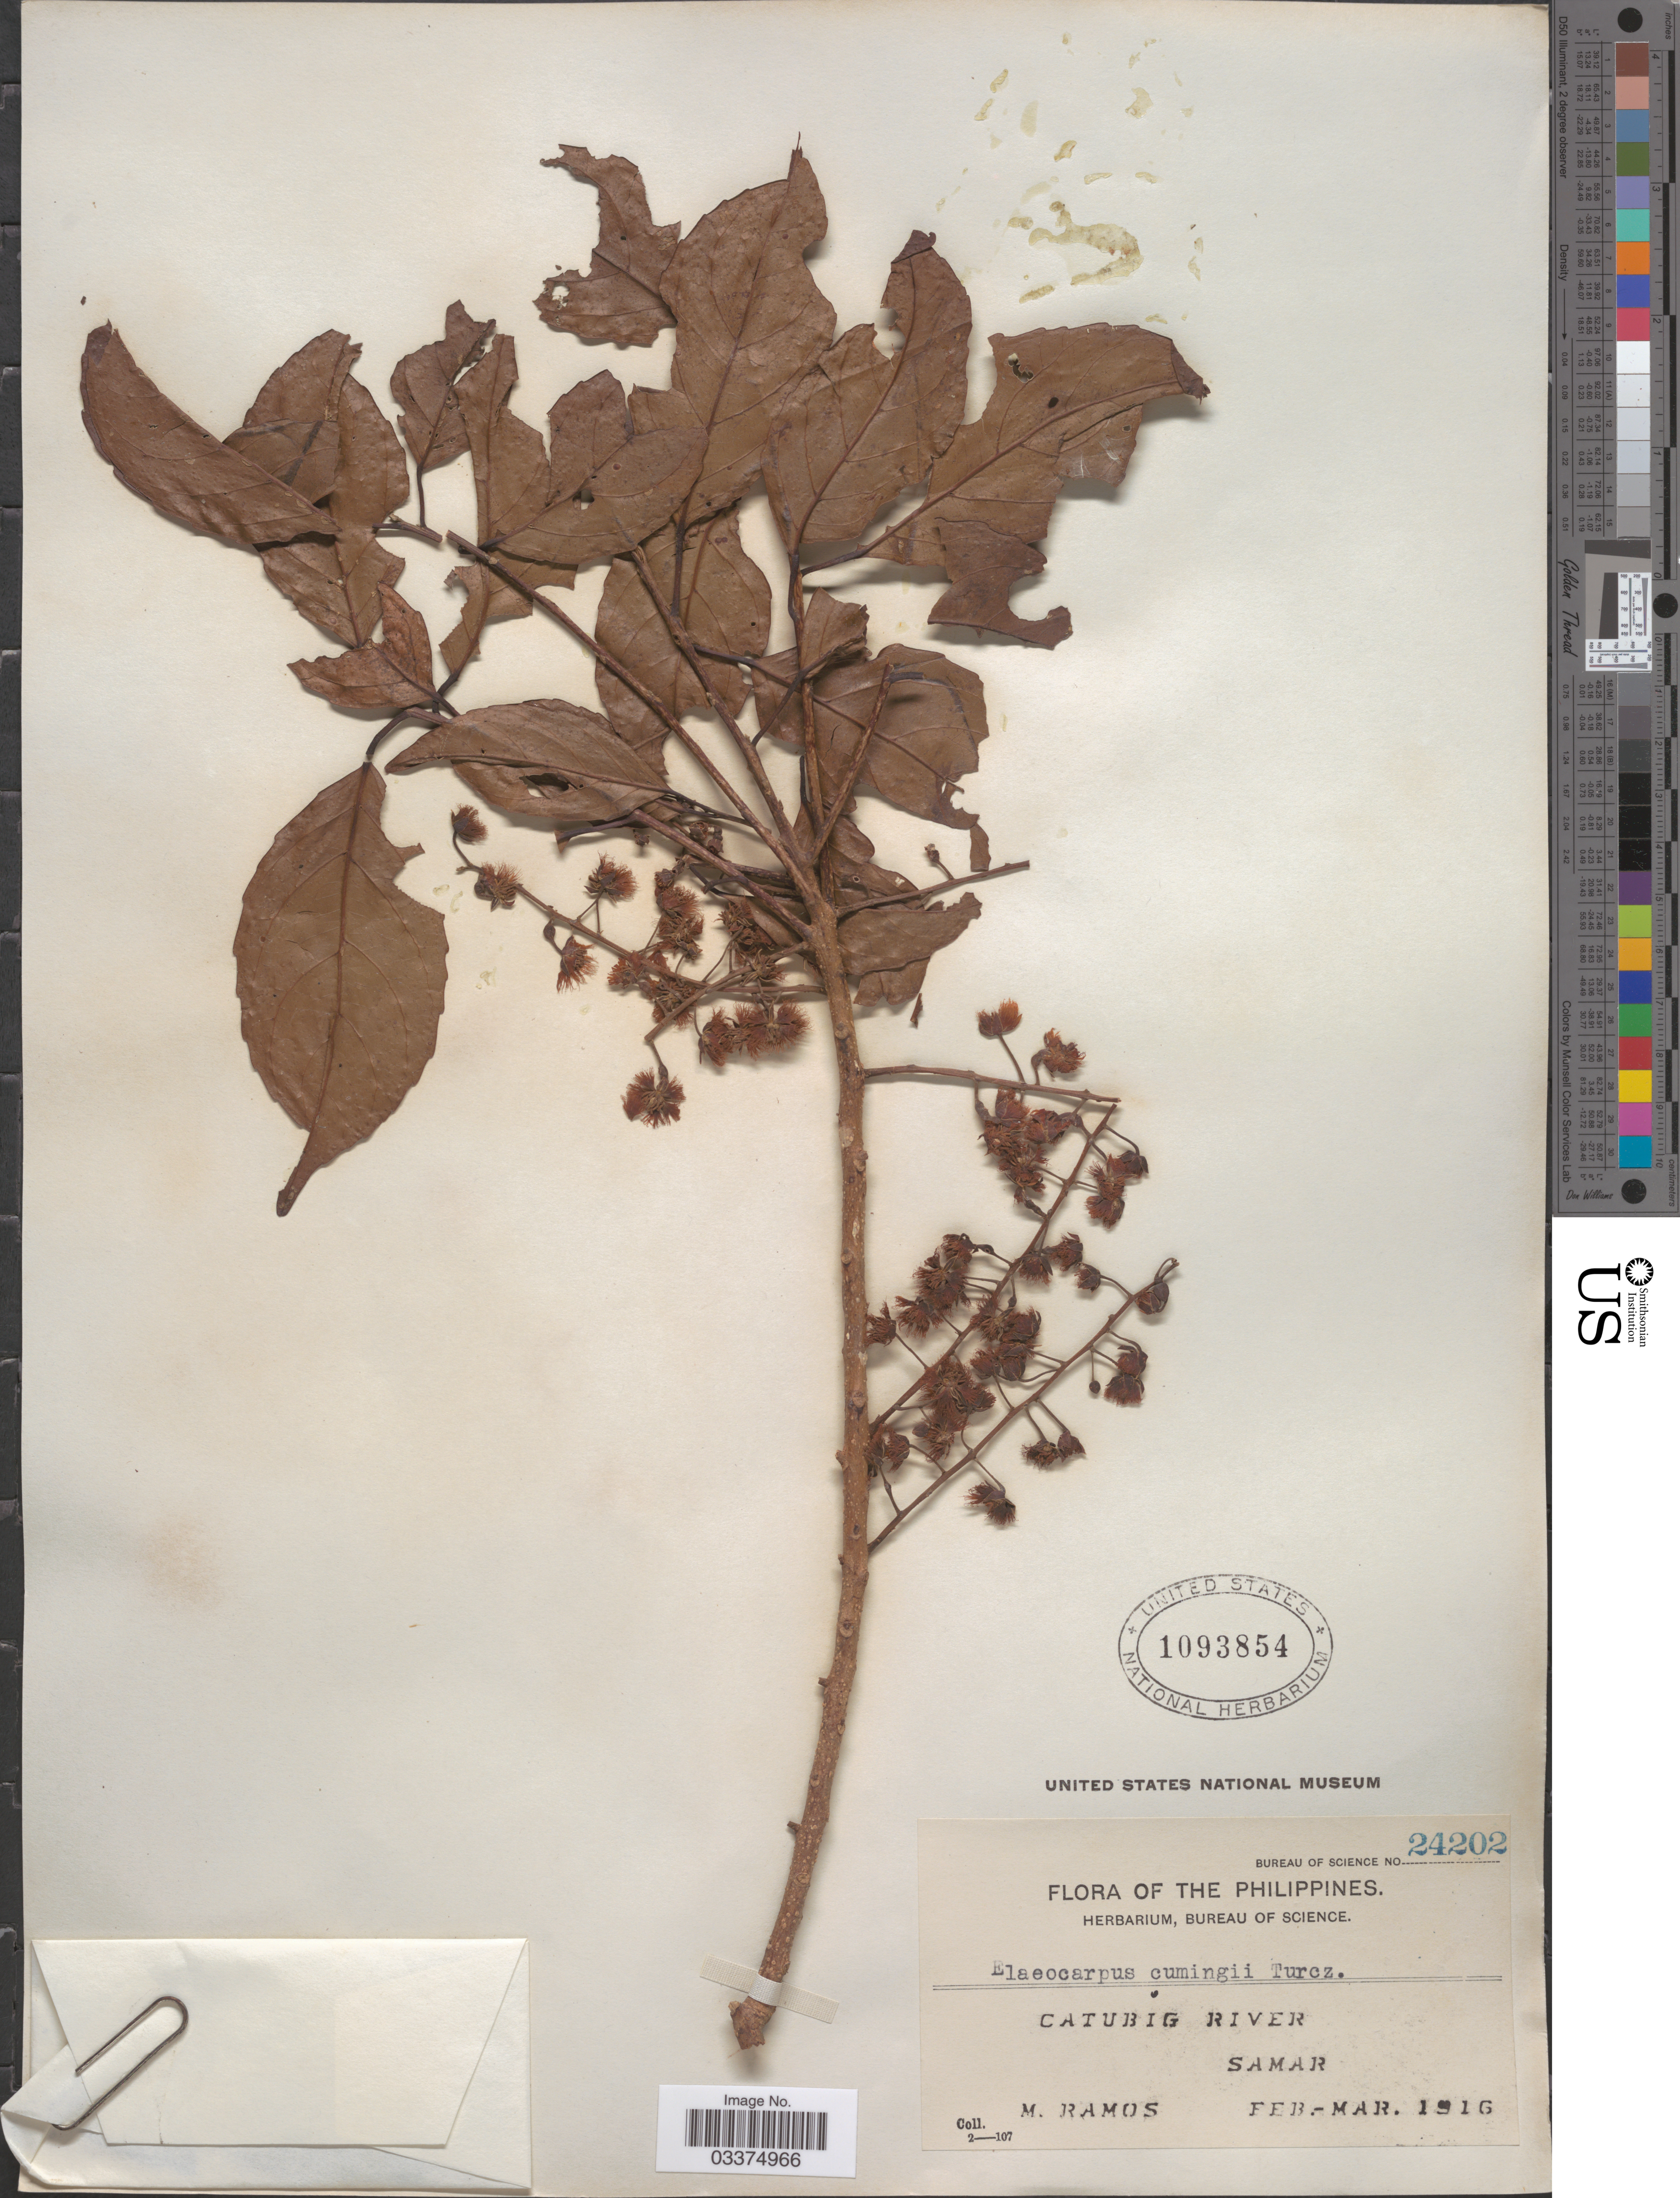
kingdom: Plantae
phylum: Tracheophyta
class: Magnoliopsida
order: Oxalidales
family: Elaeocarpaceae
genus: Elaeocarpus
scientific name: Elaeocarpus cumingii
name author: Turcz.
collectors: M. Ramos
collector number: Bureau of Science 24202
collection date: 1916-02/1916-03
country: Philippines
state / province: Eastern Visayas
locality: Catubig River. Samar.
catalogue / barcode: US 1093854